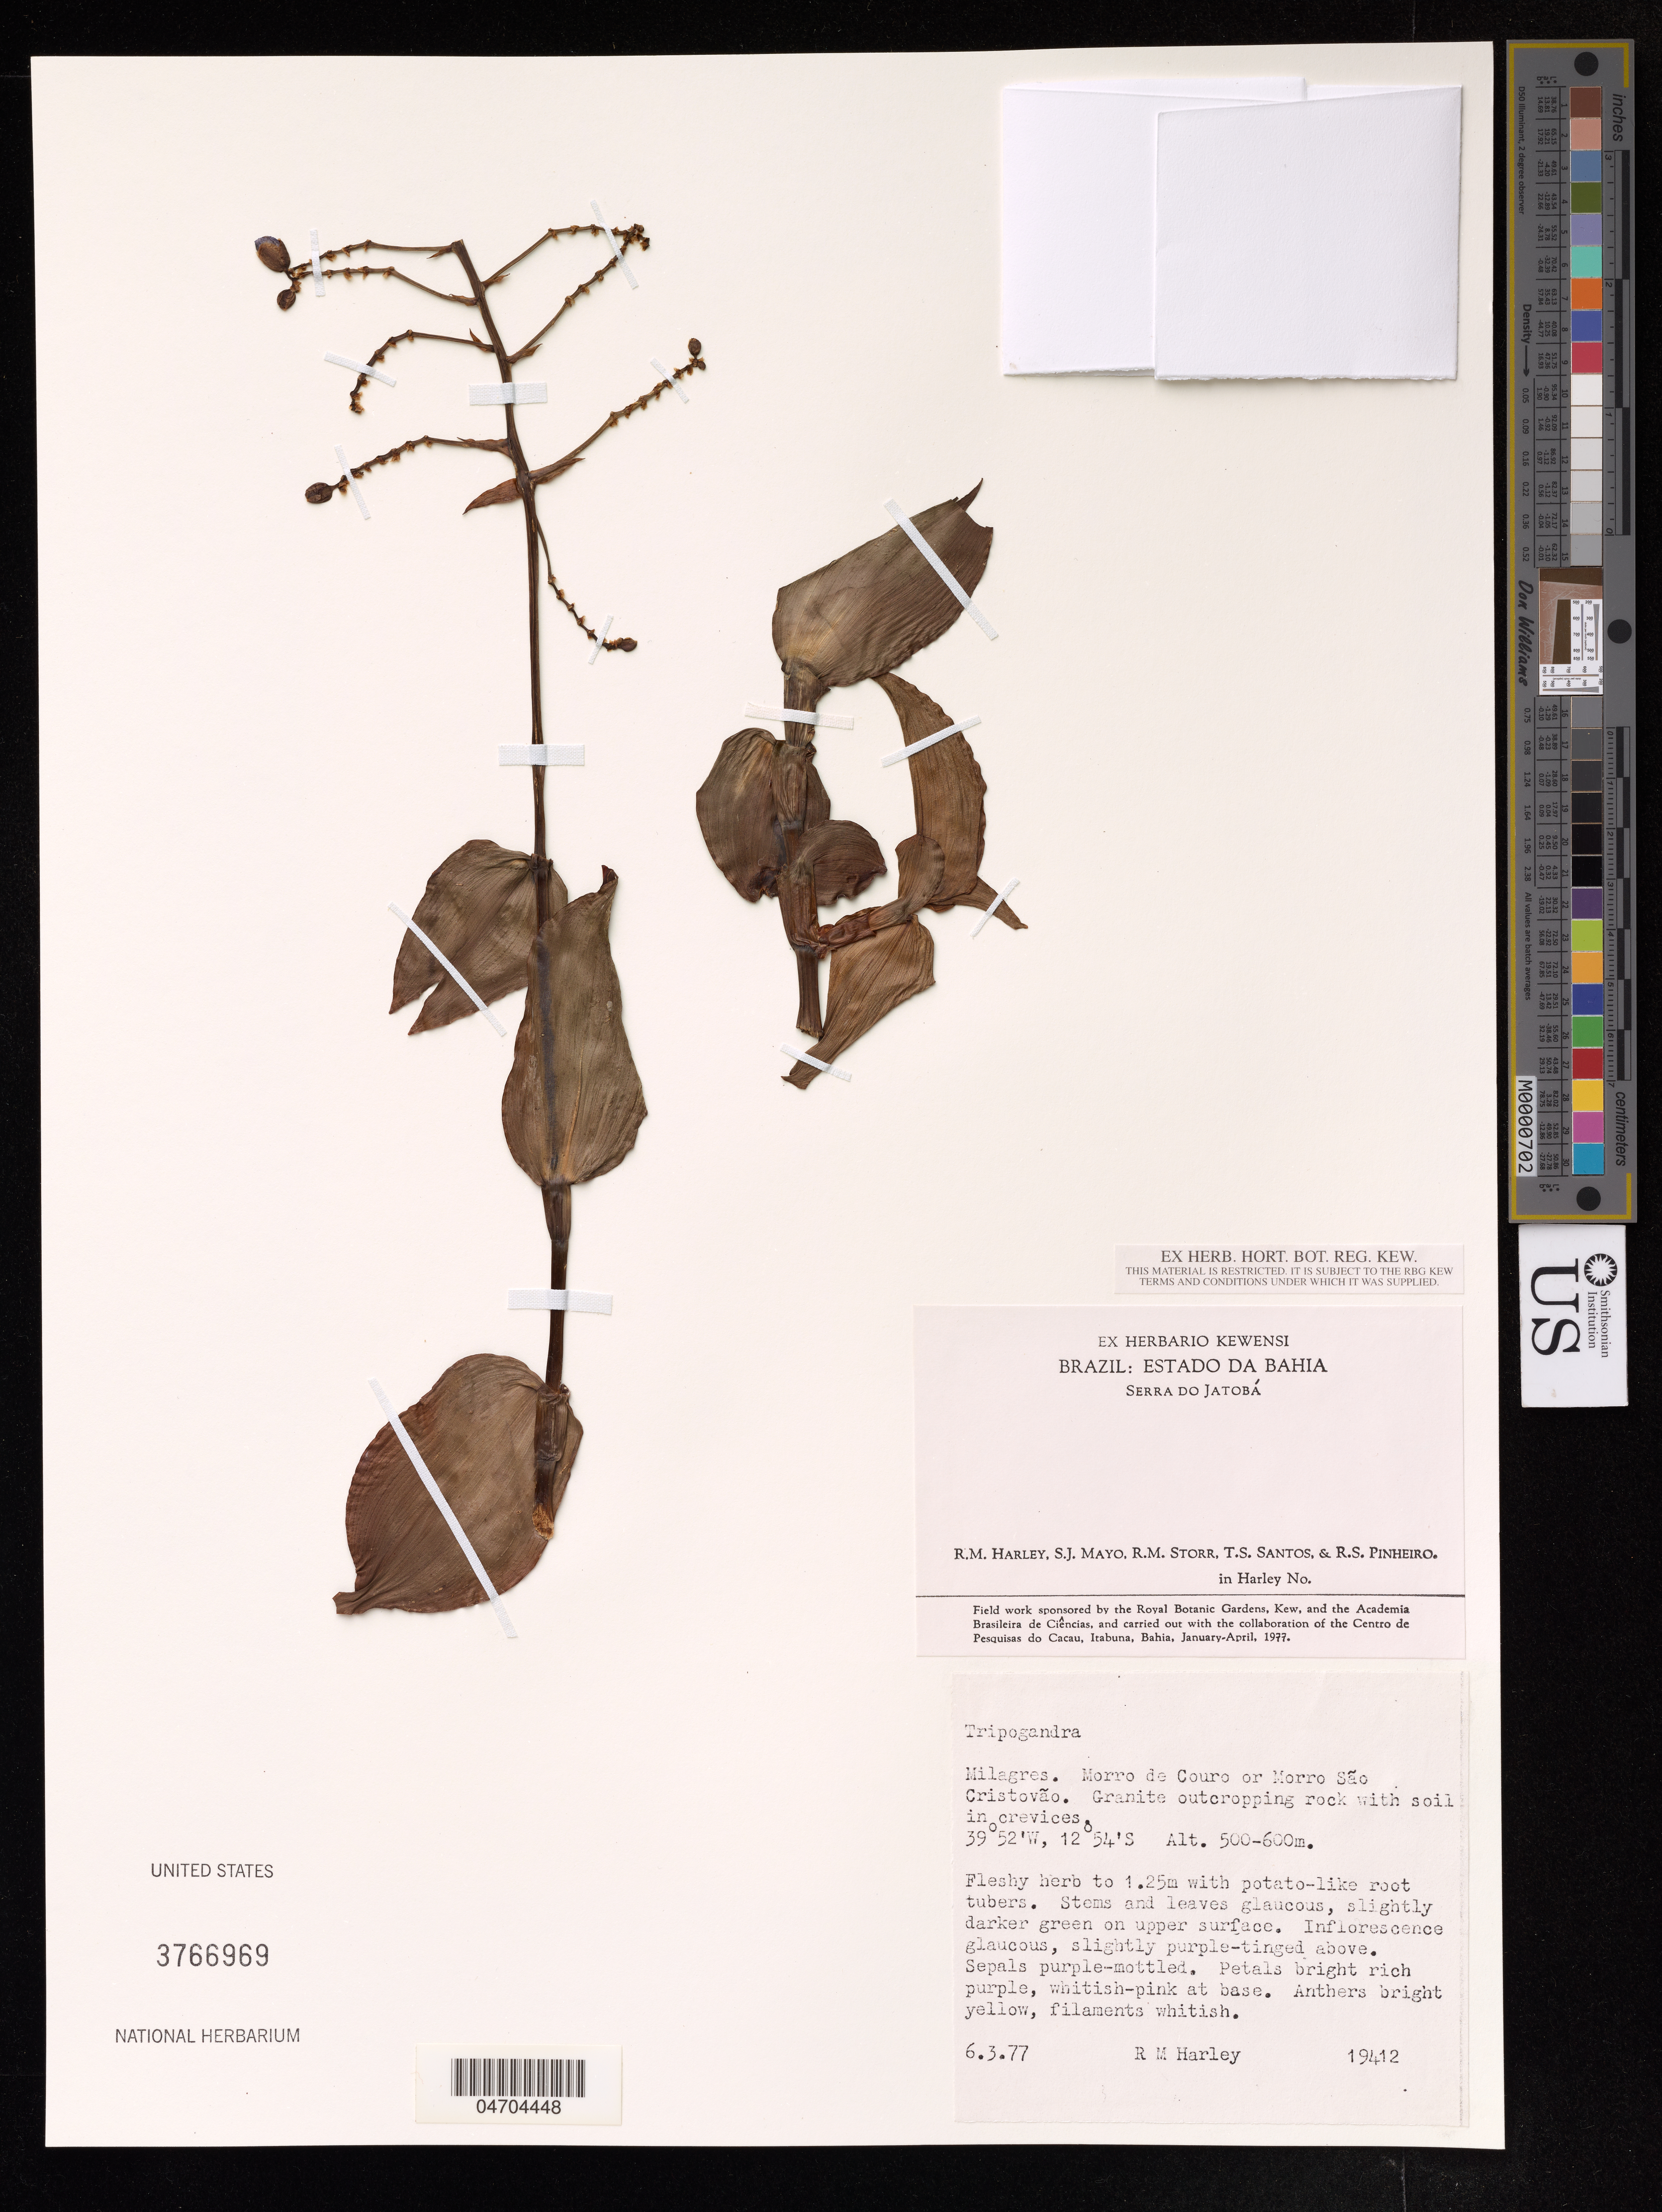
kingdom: Plantae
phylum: Tracheophyta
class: Liliopsida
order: Commelinales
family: Commelinaceae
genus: Tripogandra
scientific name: Tripogandra sp.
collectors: R. Harley, S. Mayo & R. M. Storr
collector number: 19412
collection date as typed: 6 Mar77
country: Brazil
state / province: Bahia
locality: Serra do Jatobá, Milagres. Morro de Couro or Morro São Cristovão.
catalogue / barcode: US 3766969